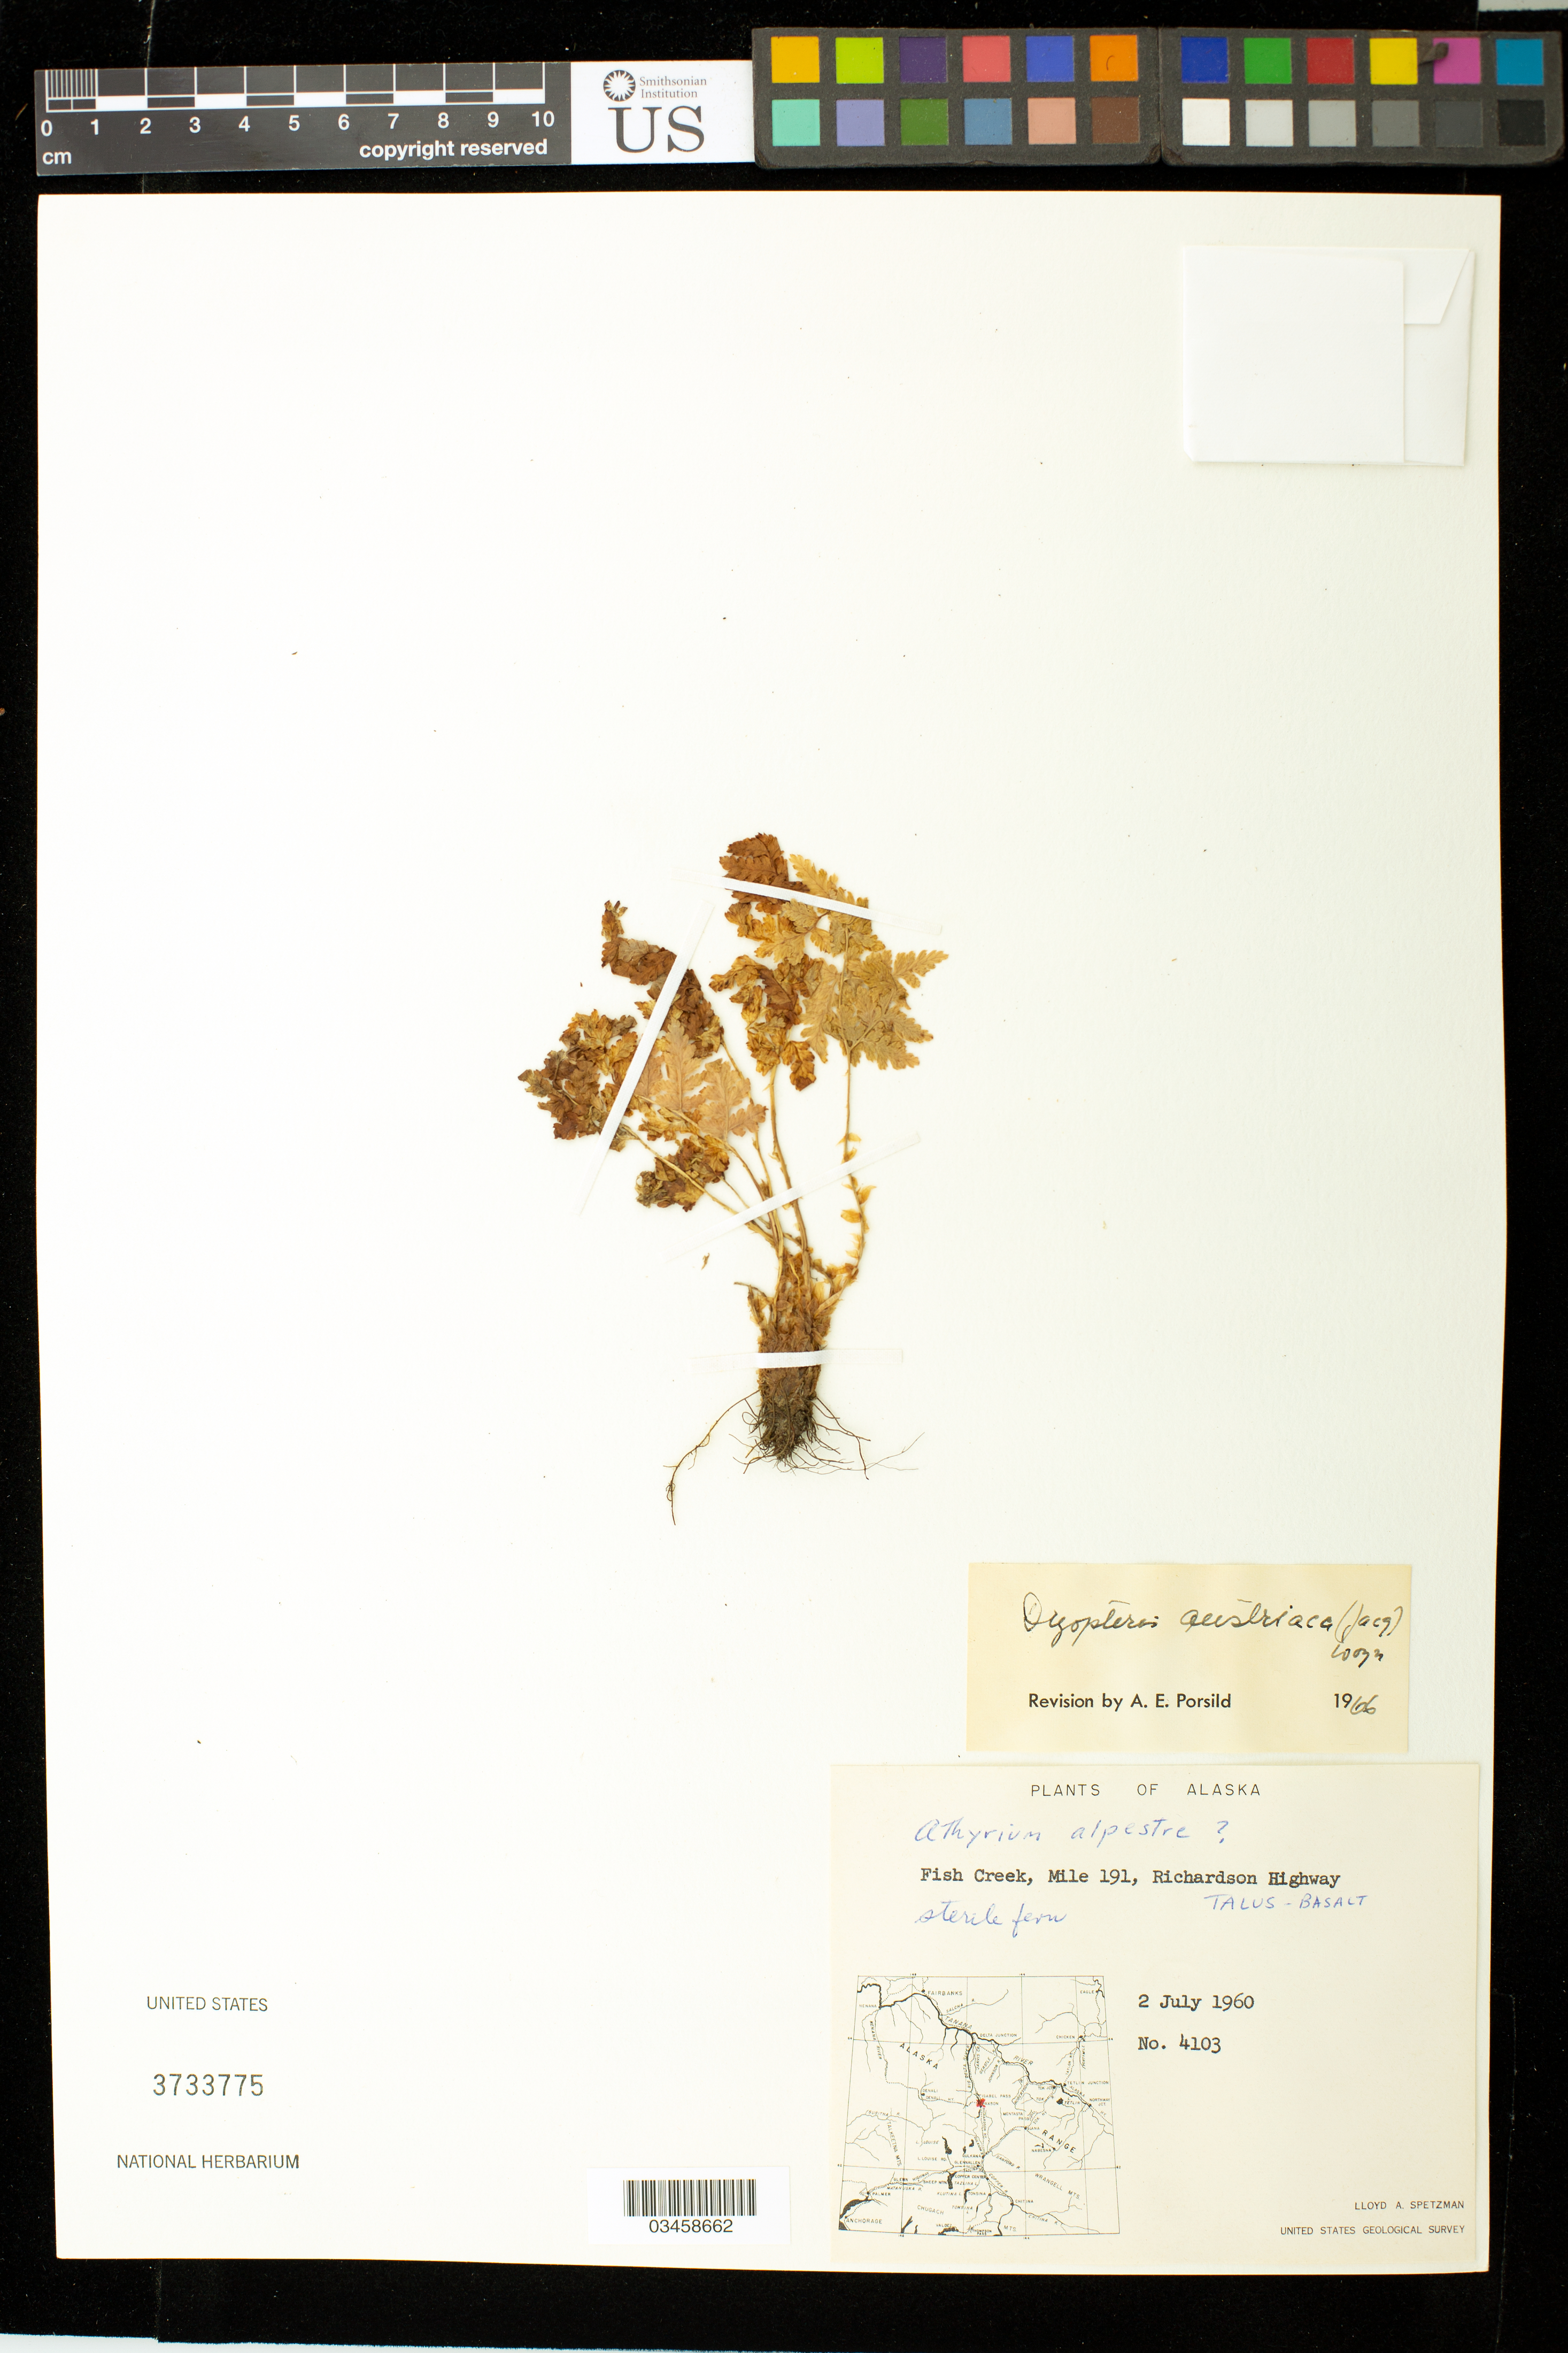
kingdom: Plantae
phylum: Tracheophyta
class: Polypodiopsida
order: Polypodiales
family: Dryopteridaceae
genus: Dryopteris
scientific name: Dryopteris austriaca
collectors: L. Spetzman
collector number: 4103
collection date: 1960-07-02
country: United States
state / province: Alaska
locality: Fish Creek, Mile 191, Richardson Highway.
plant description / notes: OR # 231032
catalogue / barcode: US 3733775